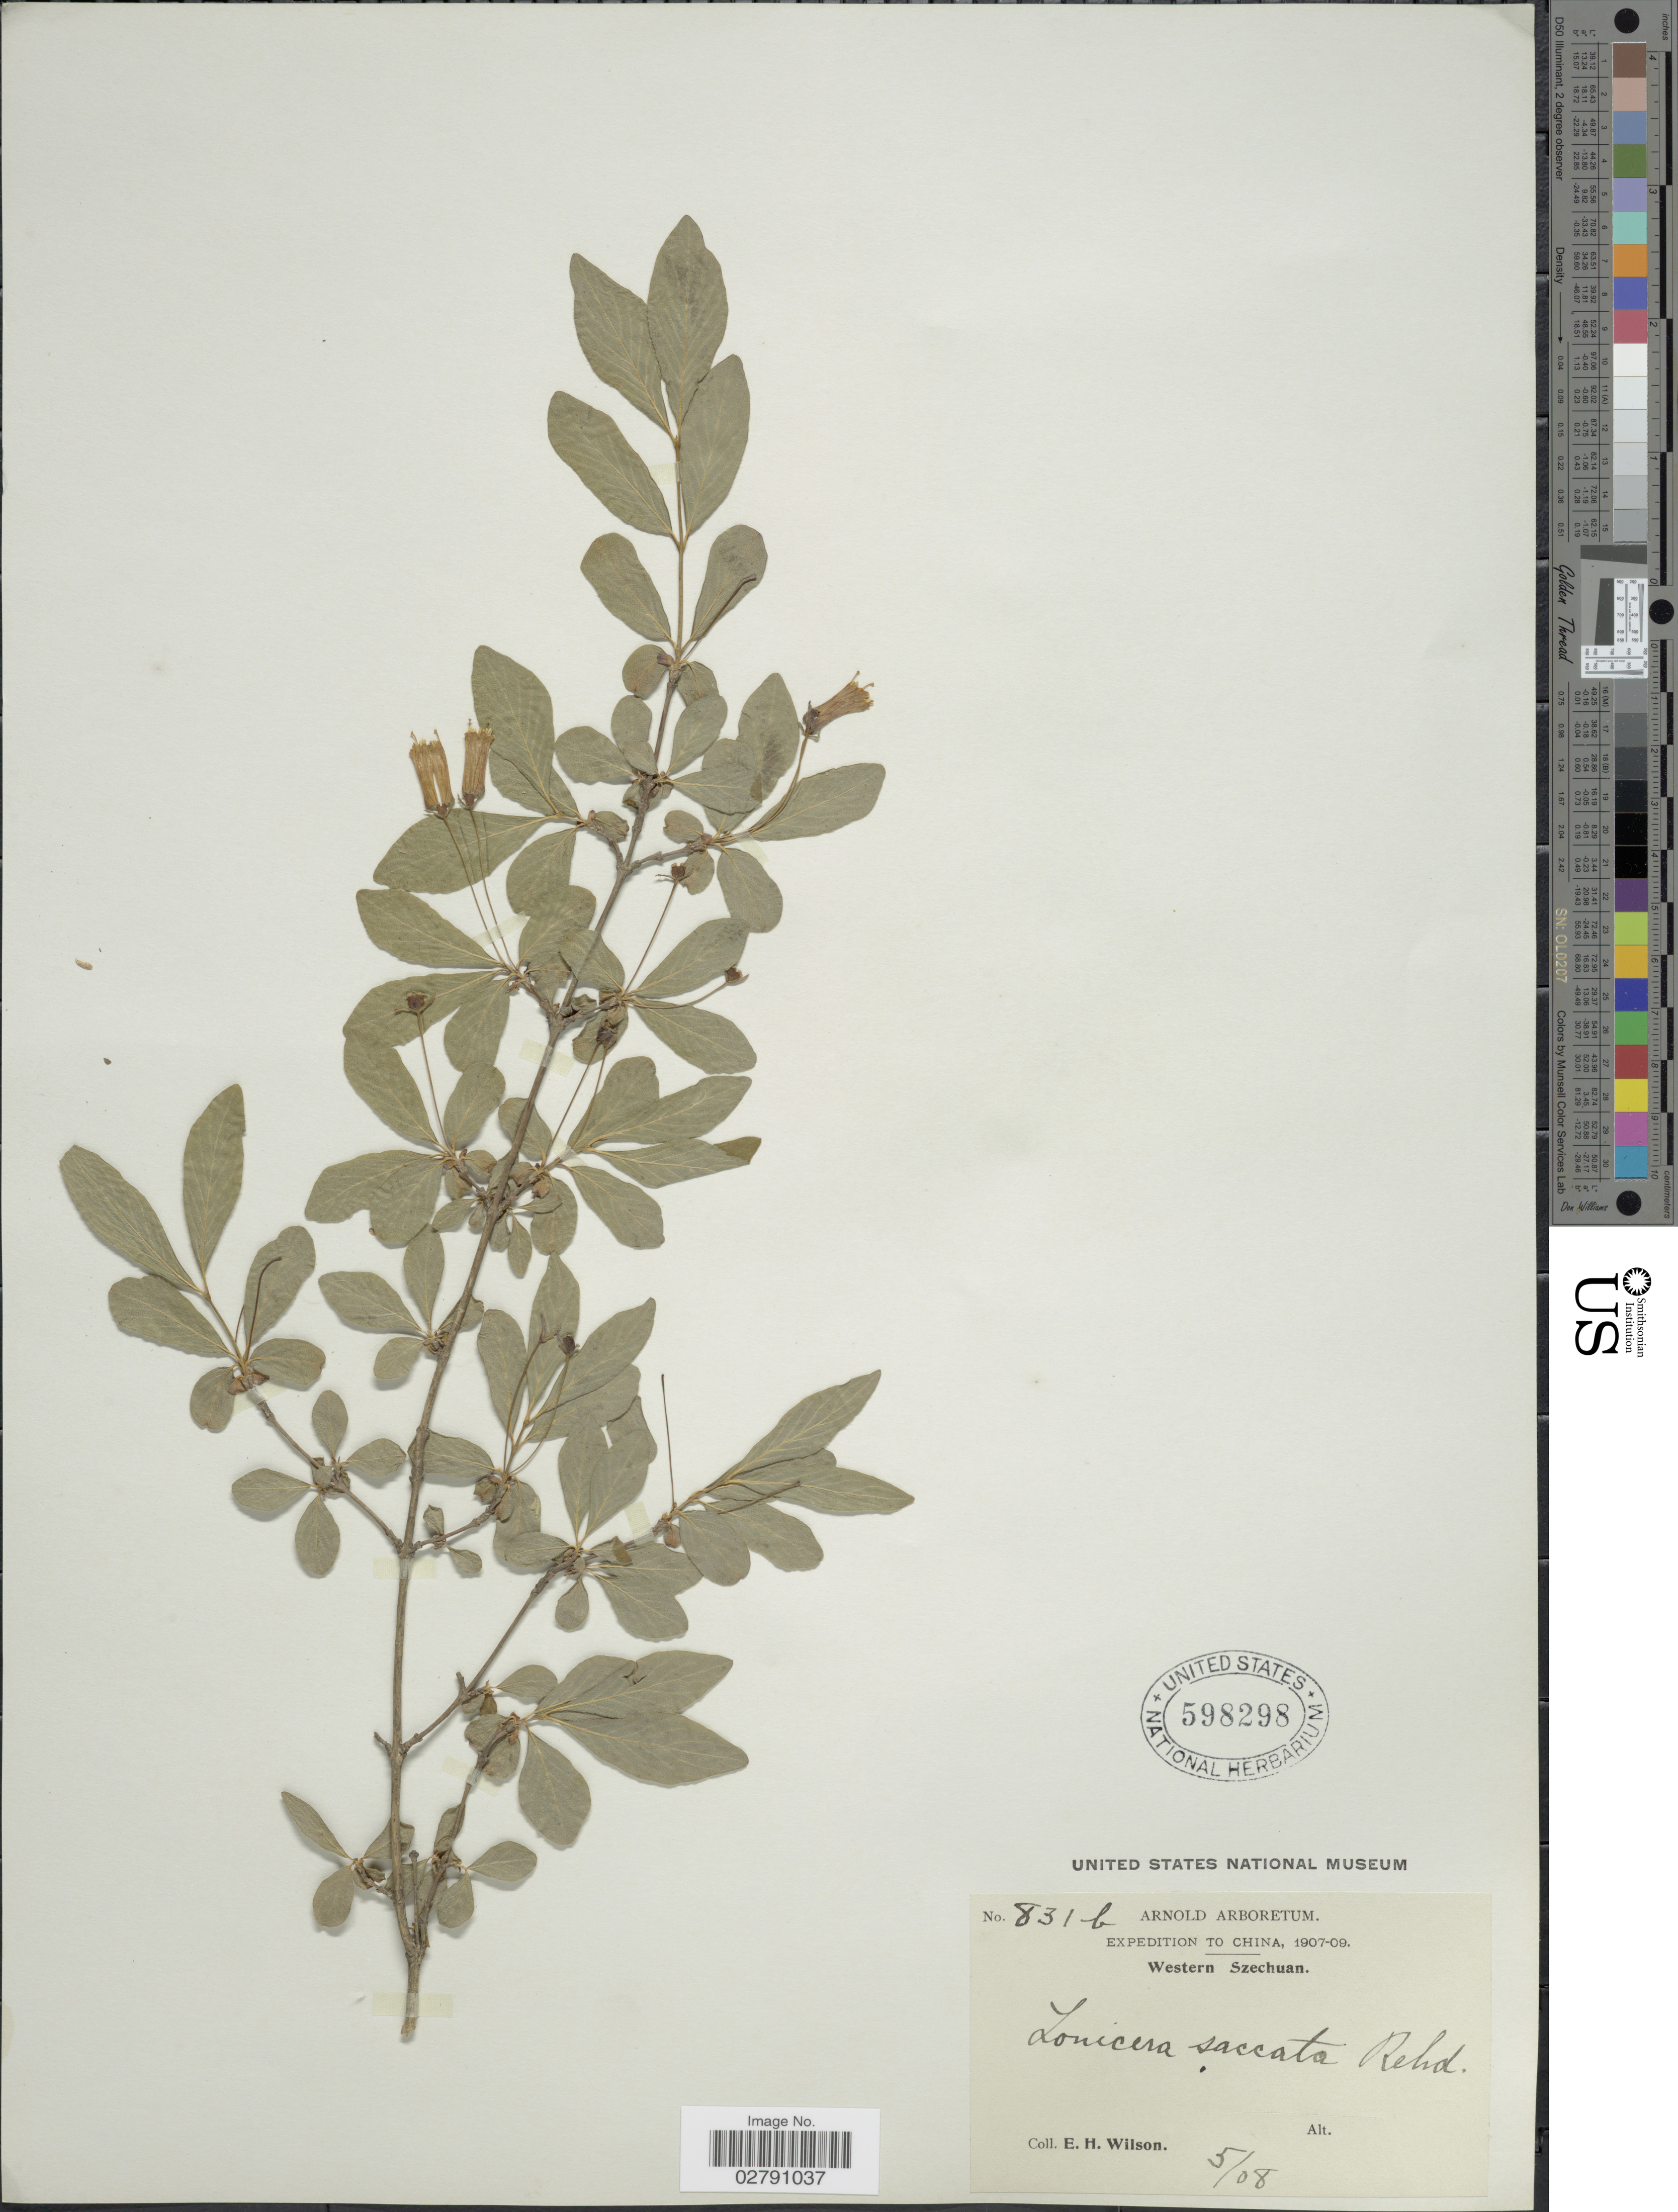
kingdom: Plantae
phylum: Tracheophyta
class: Magnoliopsida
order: Dipsacales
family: Caprifoliaceae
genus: Lonicera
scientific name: Lonicera saccata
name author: Rehder in Sarg.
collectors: E. Wilson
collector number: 831b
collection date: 1908-05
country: China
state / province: Sichuan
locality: Western Szechuan.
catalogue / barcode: US 598298